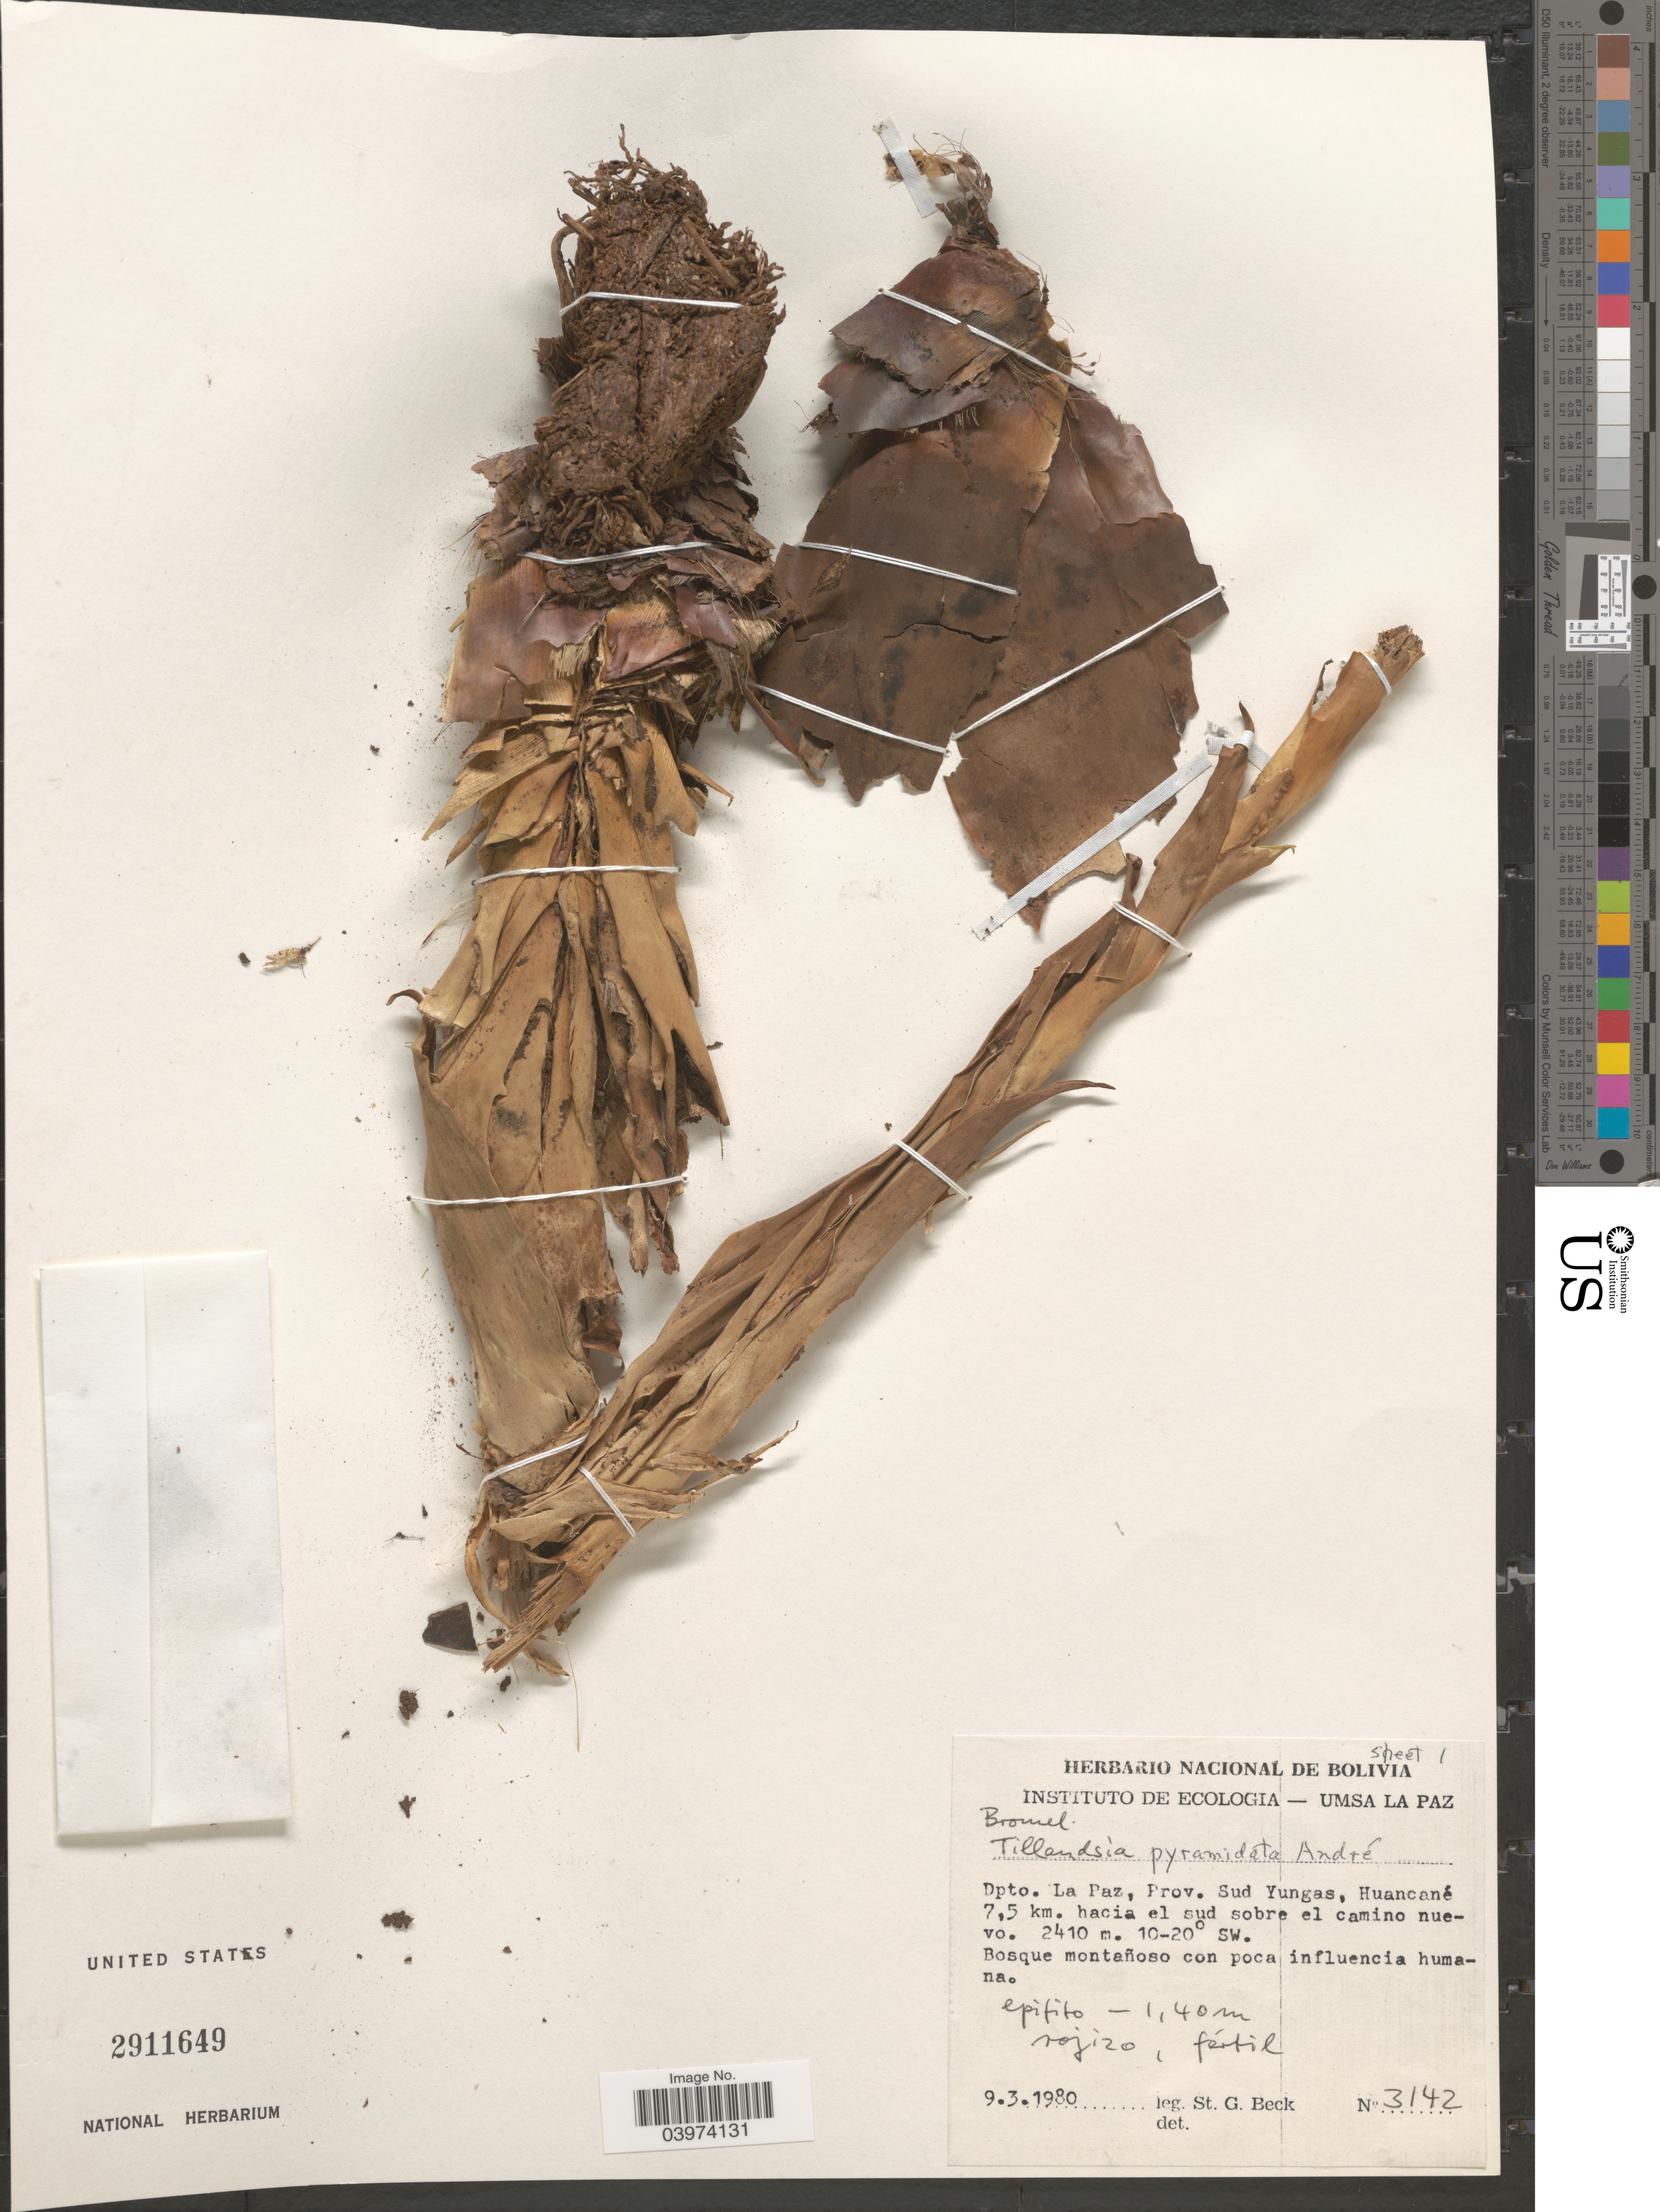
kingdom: Plantae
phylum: Tracheophyta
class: Liliopsida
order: Poales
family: Bromeliaceae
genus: Tillandsia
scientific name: Tillandsia pyramidata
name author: André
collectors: S. G. Beck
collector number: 3142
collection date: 1980-03-09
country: Bolivia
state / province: La Paz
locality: Dpto. La Paz, Prov. Sud Fungas, Huancané. 7,5 km. hacia el sud sobre el camino nuevo. 10-20° SW.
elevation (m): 2410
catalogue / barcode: US 2911649